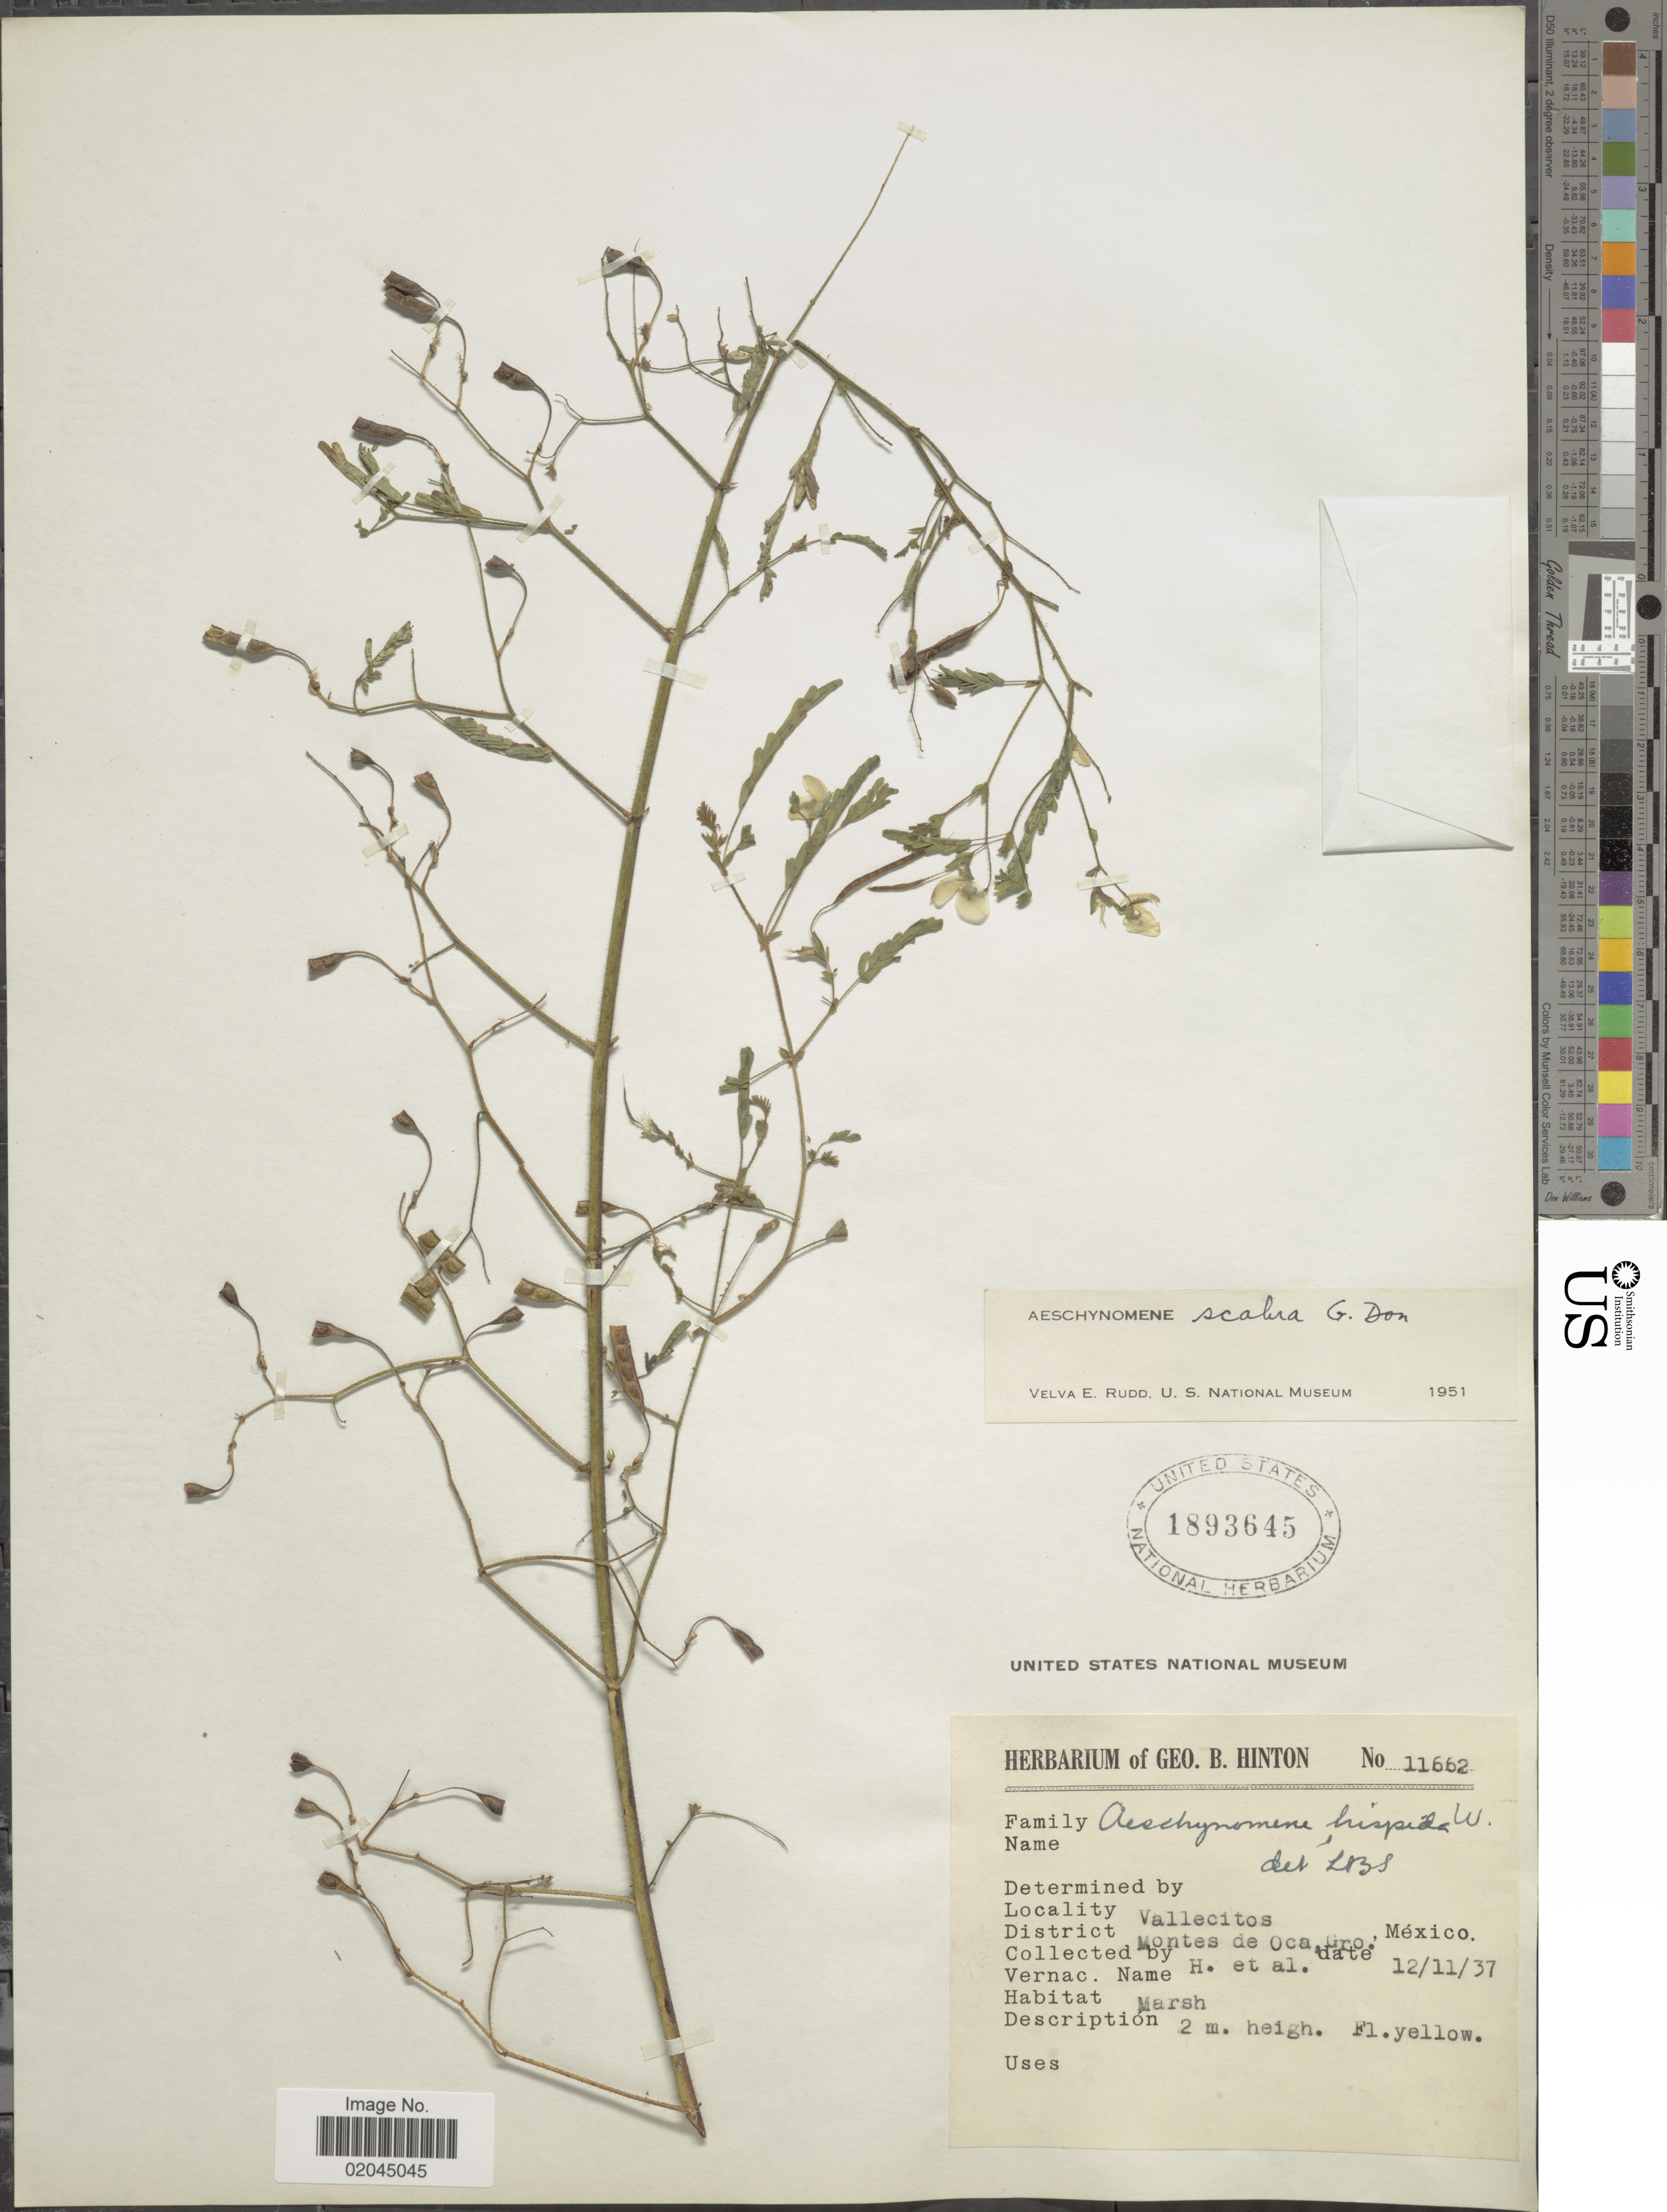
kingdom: Plantae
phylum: Tracheophyta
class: Magnoliopsida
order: Fabales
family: Fabaceae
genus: Aeschynomene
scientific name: Aeschynomene scabra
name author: G. Don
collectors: G. B. Hinton & et al.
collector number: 11662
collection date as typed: Transcribed d/m/y: 12/11/37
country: Mexico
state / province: Guerrero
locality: Vallecitos, District Montes de Oca, Gro., Mexico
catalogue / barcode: US 1893645